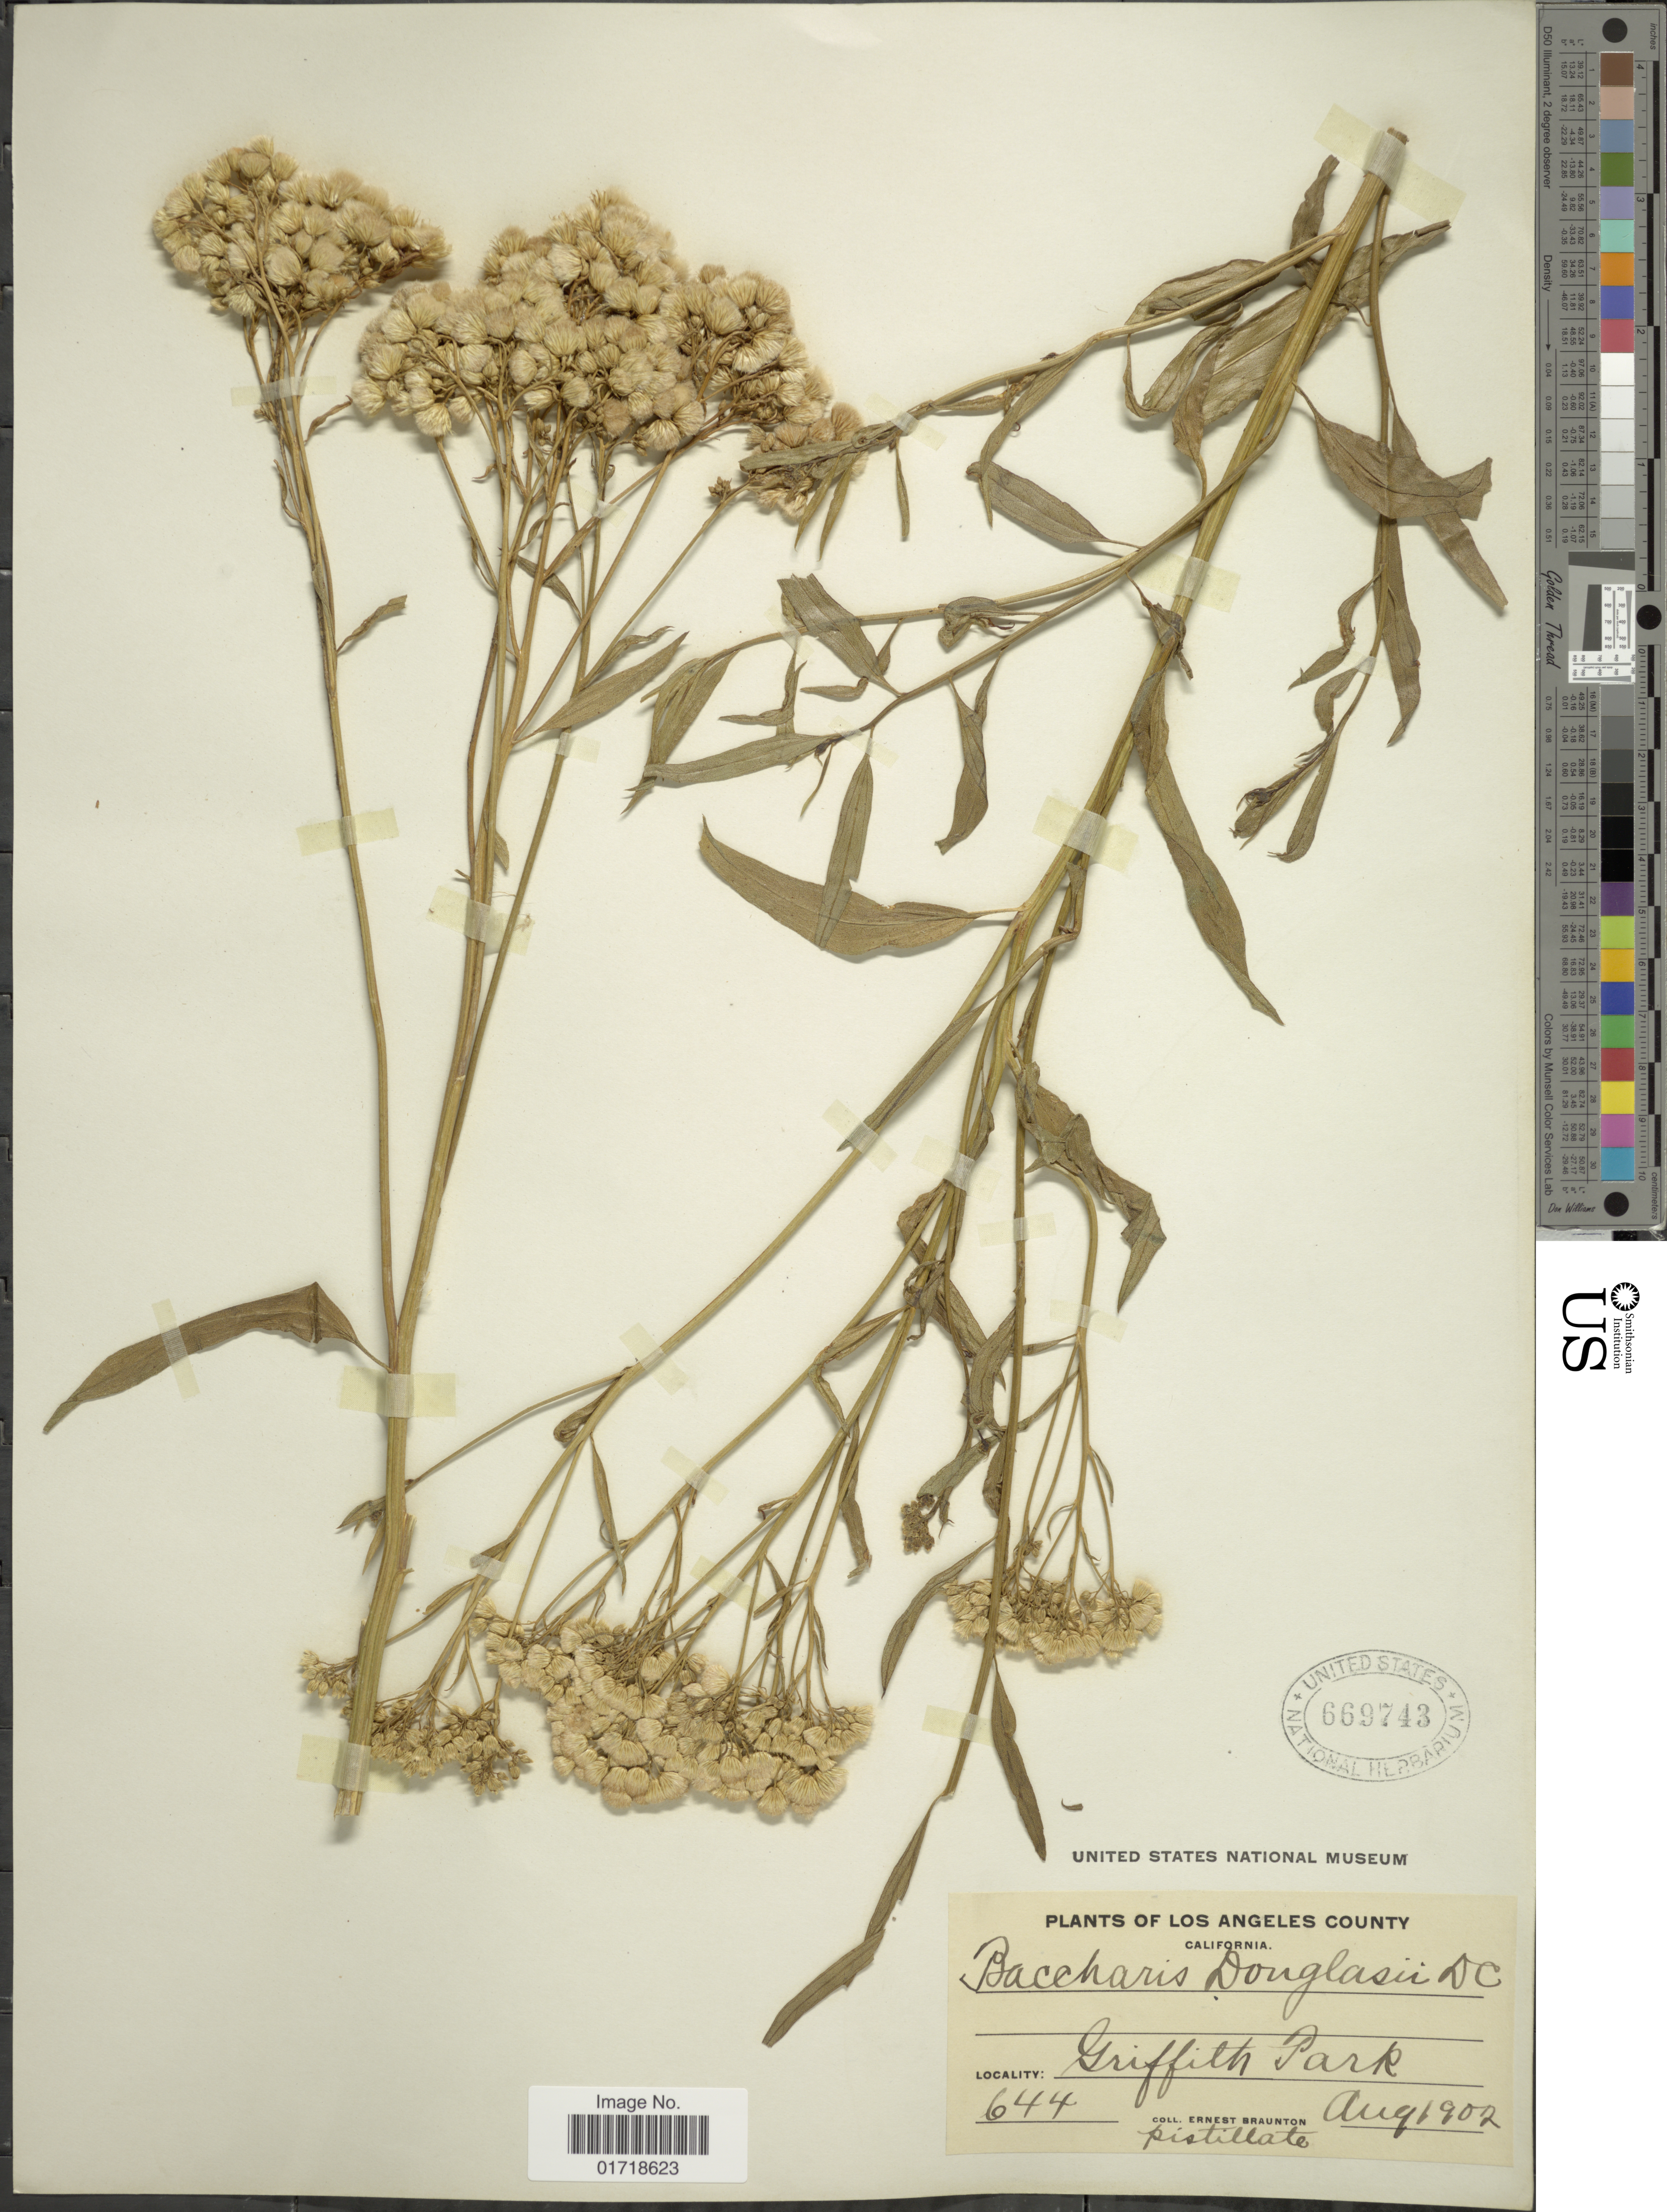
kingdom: Plantae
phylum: Tracheophyta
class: Magnoliopsida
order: Asterales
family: Asteraceae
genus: Baccharis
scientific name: Baccharis douglasii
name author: DC.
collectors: E. Braunton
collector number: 644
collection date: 1902-08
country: United States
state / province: California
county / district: Los Angeles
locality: Los Angeles County, Griffith Park.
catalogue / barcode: US 669743